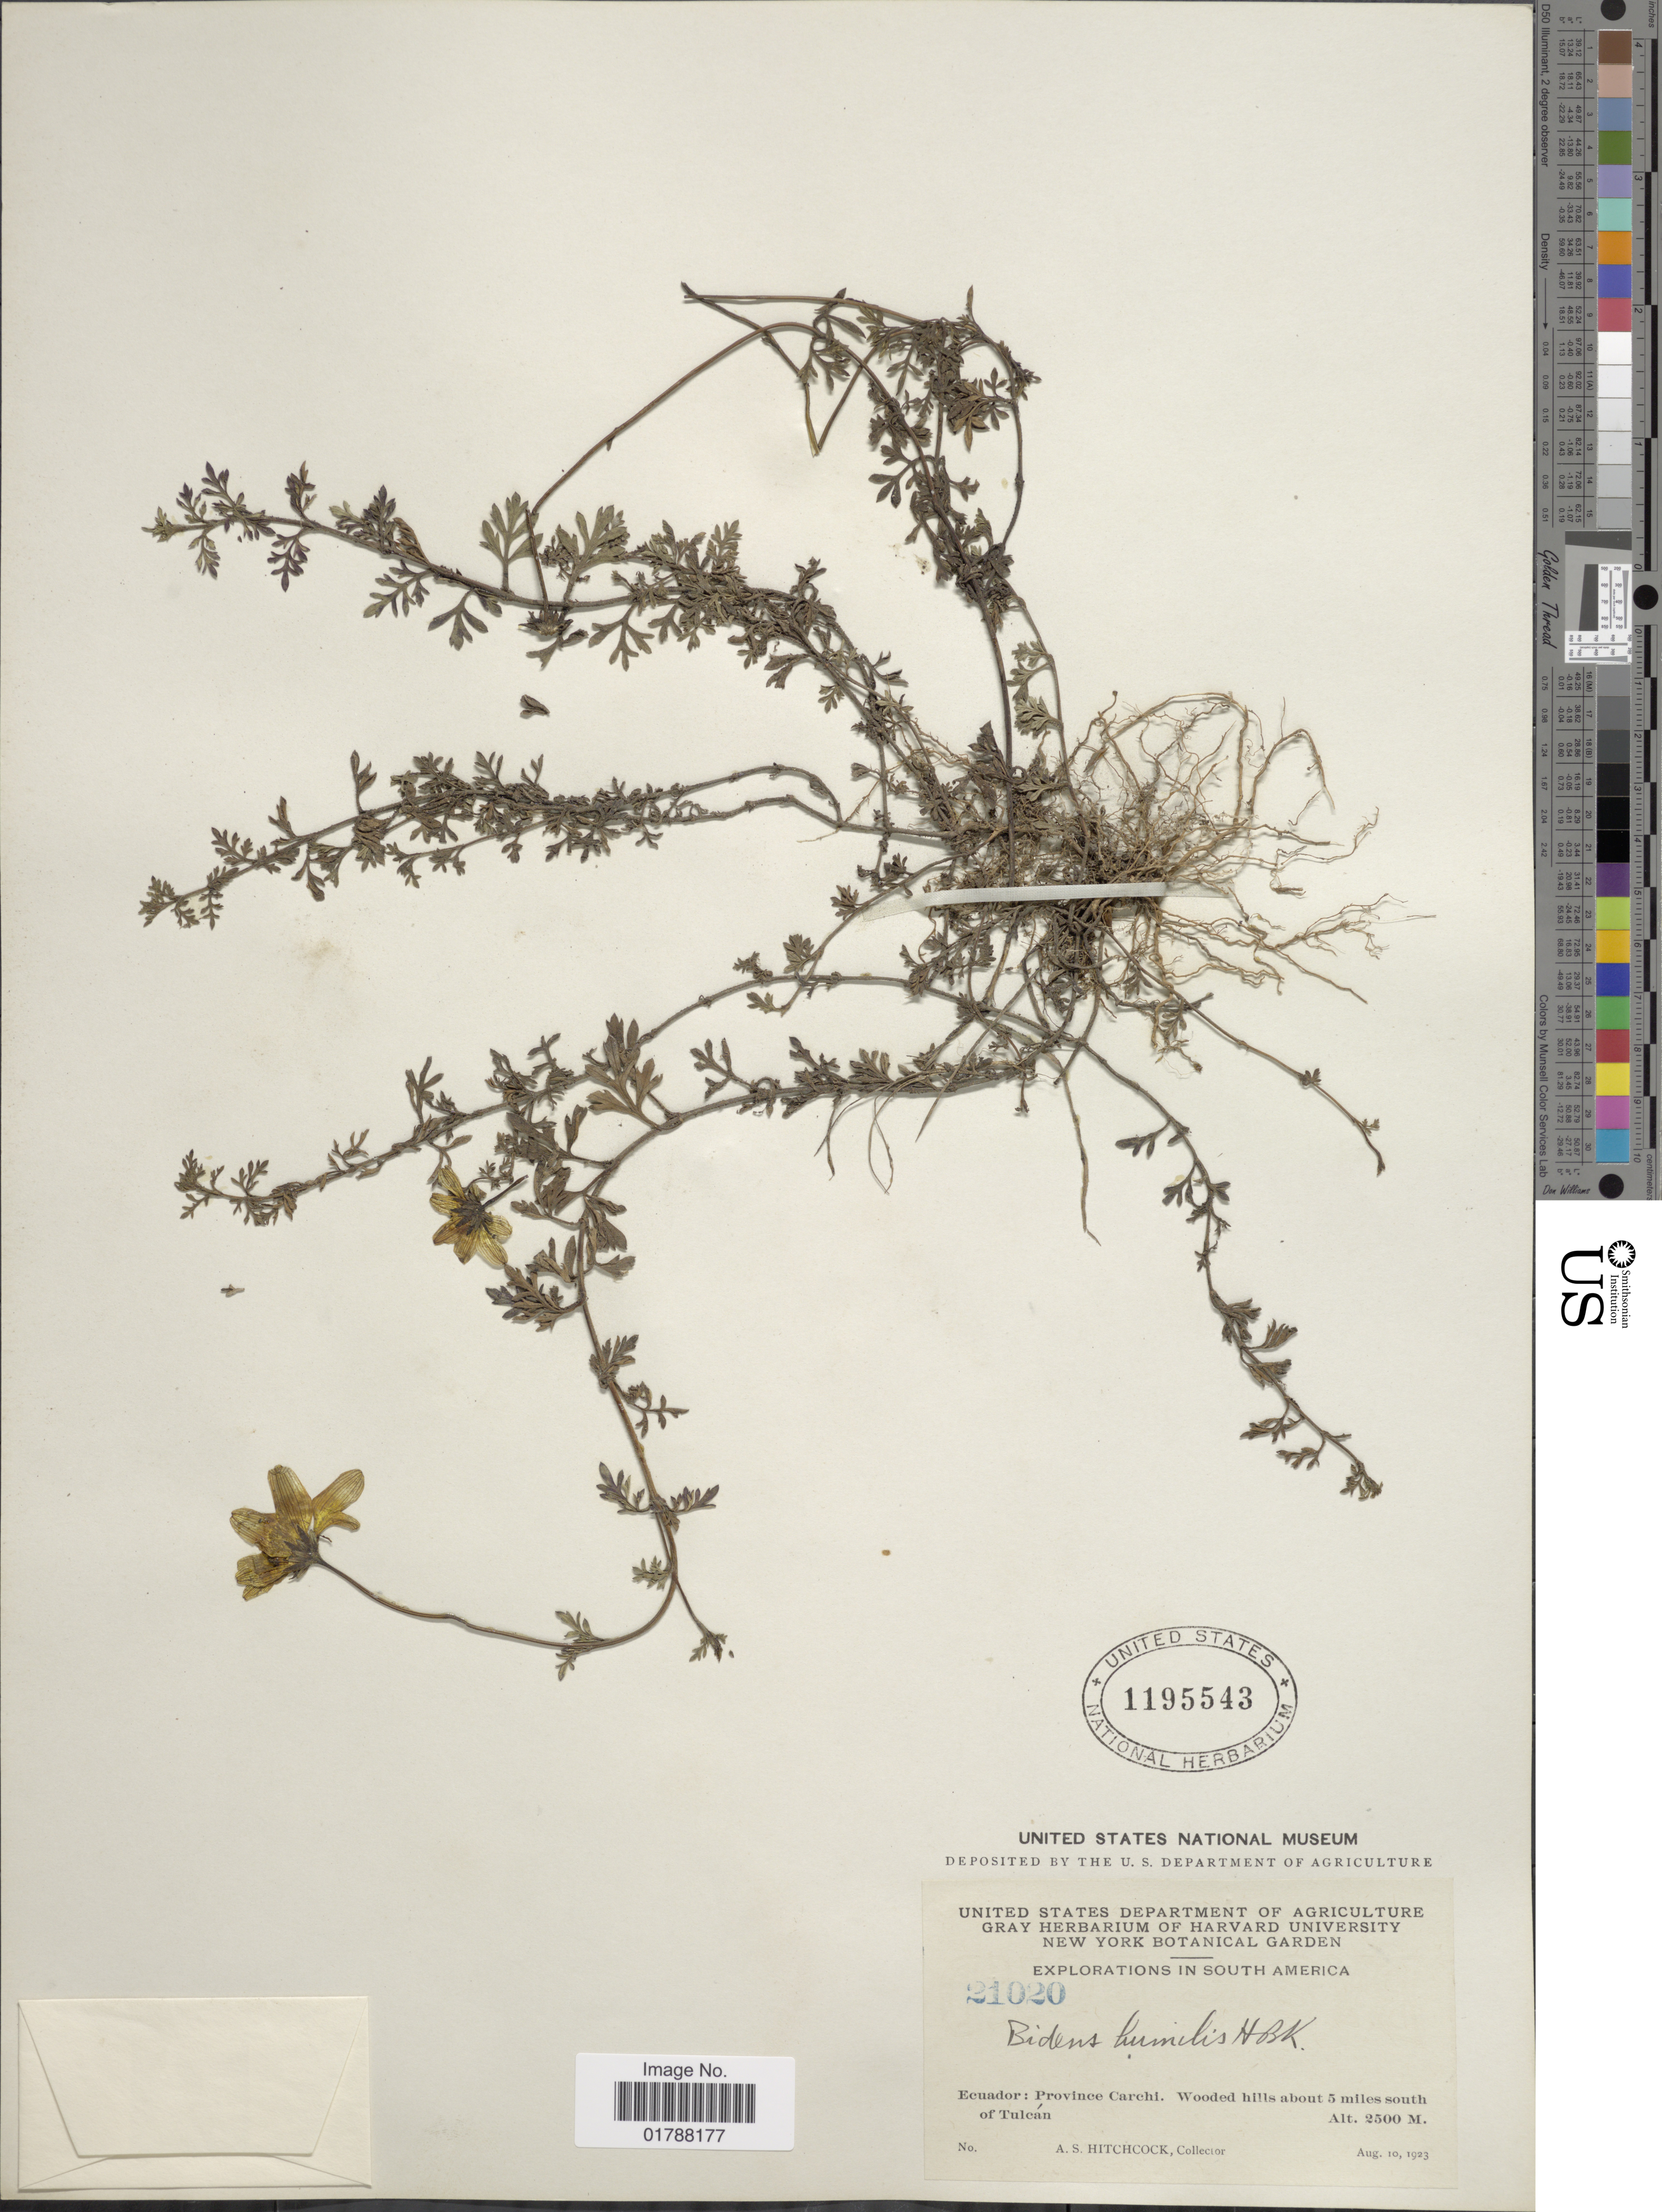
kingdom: Plantae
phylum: Tracheophyta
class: Magnoliopsida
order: Asterales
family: Asteraceae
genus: Bidens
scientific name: Bidens andicola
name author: Kunth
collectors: A. S. Hitchcock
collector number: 21020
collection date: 1923-08-10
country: Ecuador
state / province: Carchi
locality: Wooded hills about 5 miles south of Tulcán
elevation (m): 2500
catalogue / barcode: US 1195543